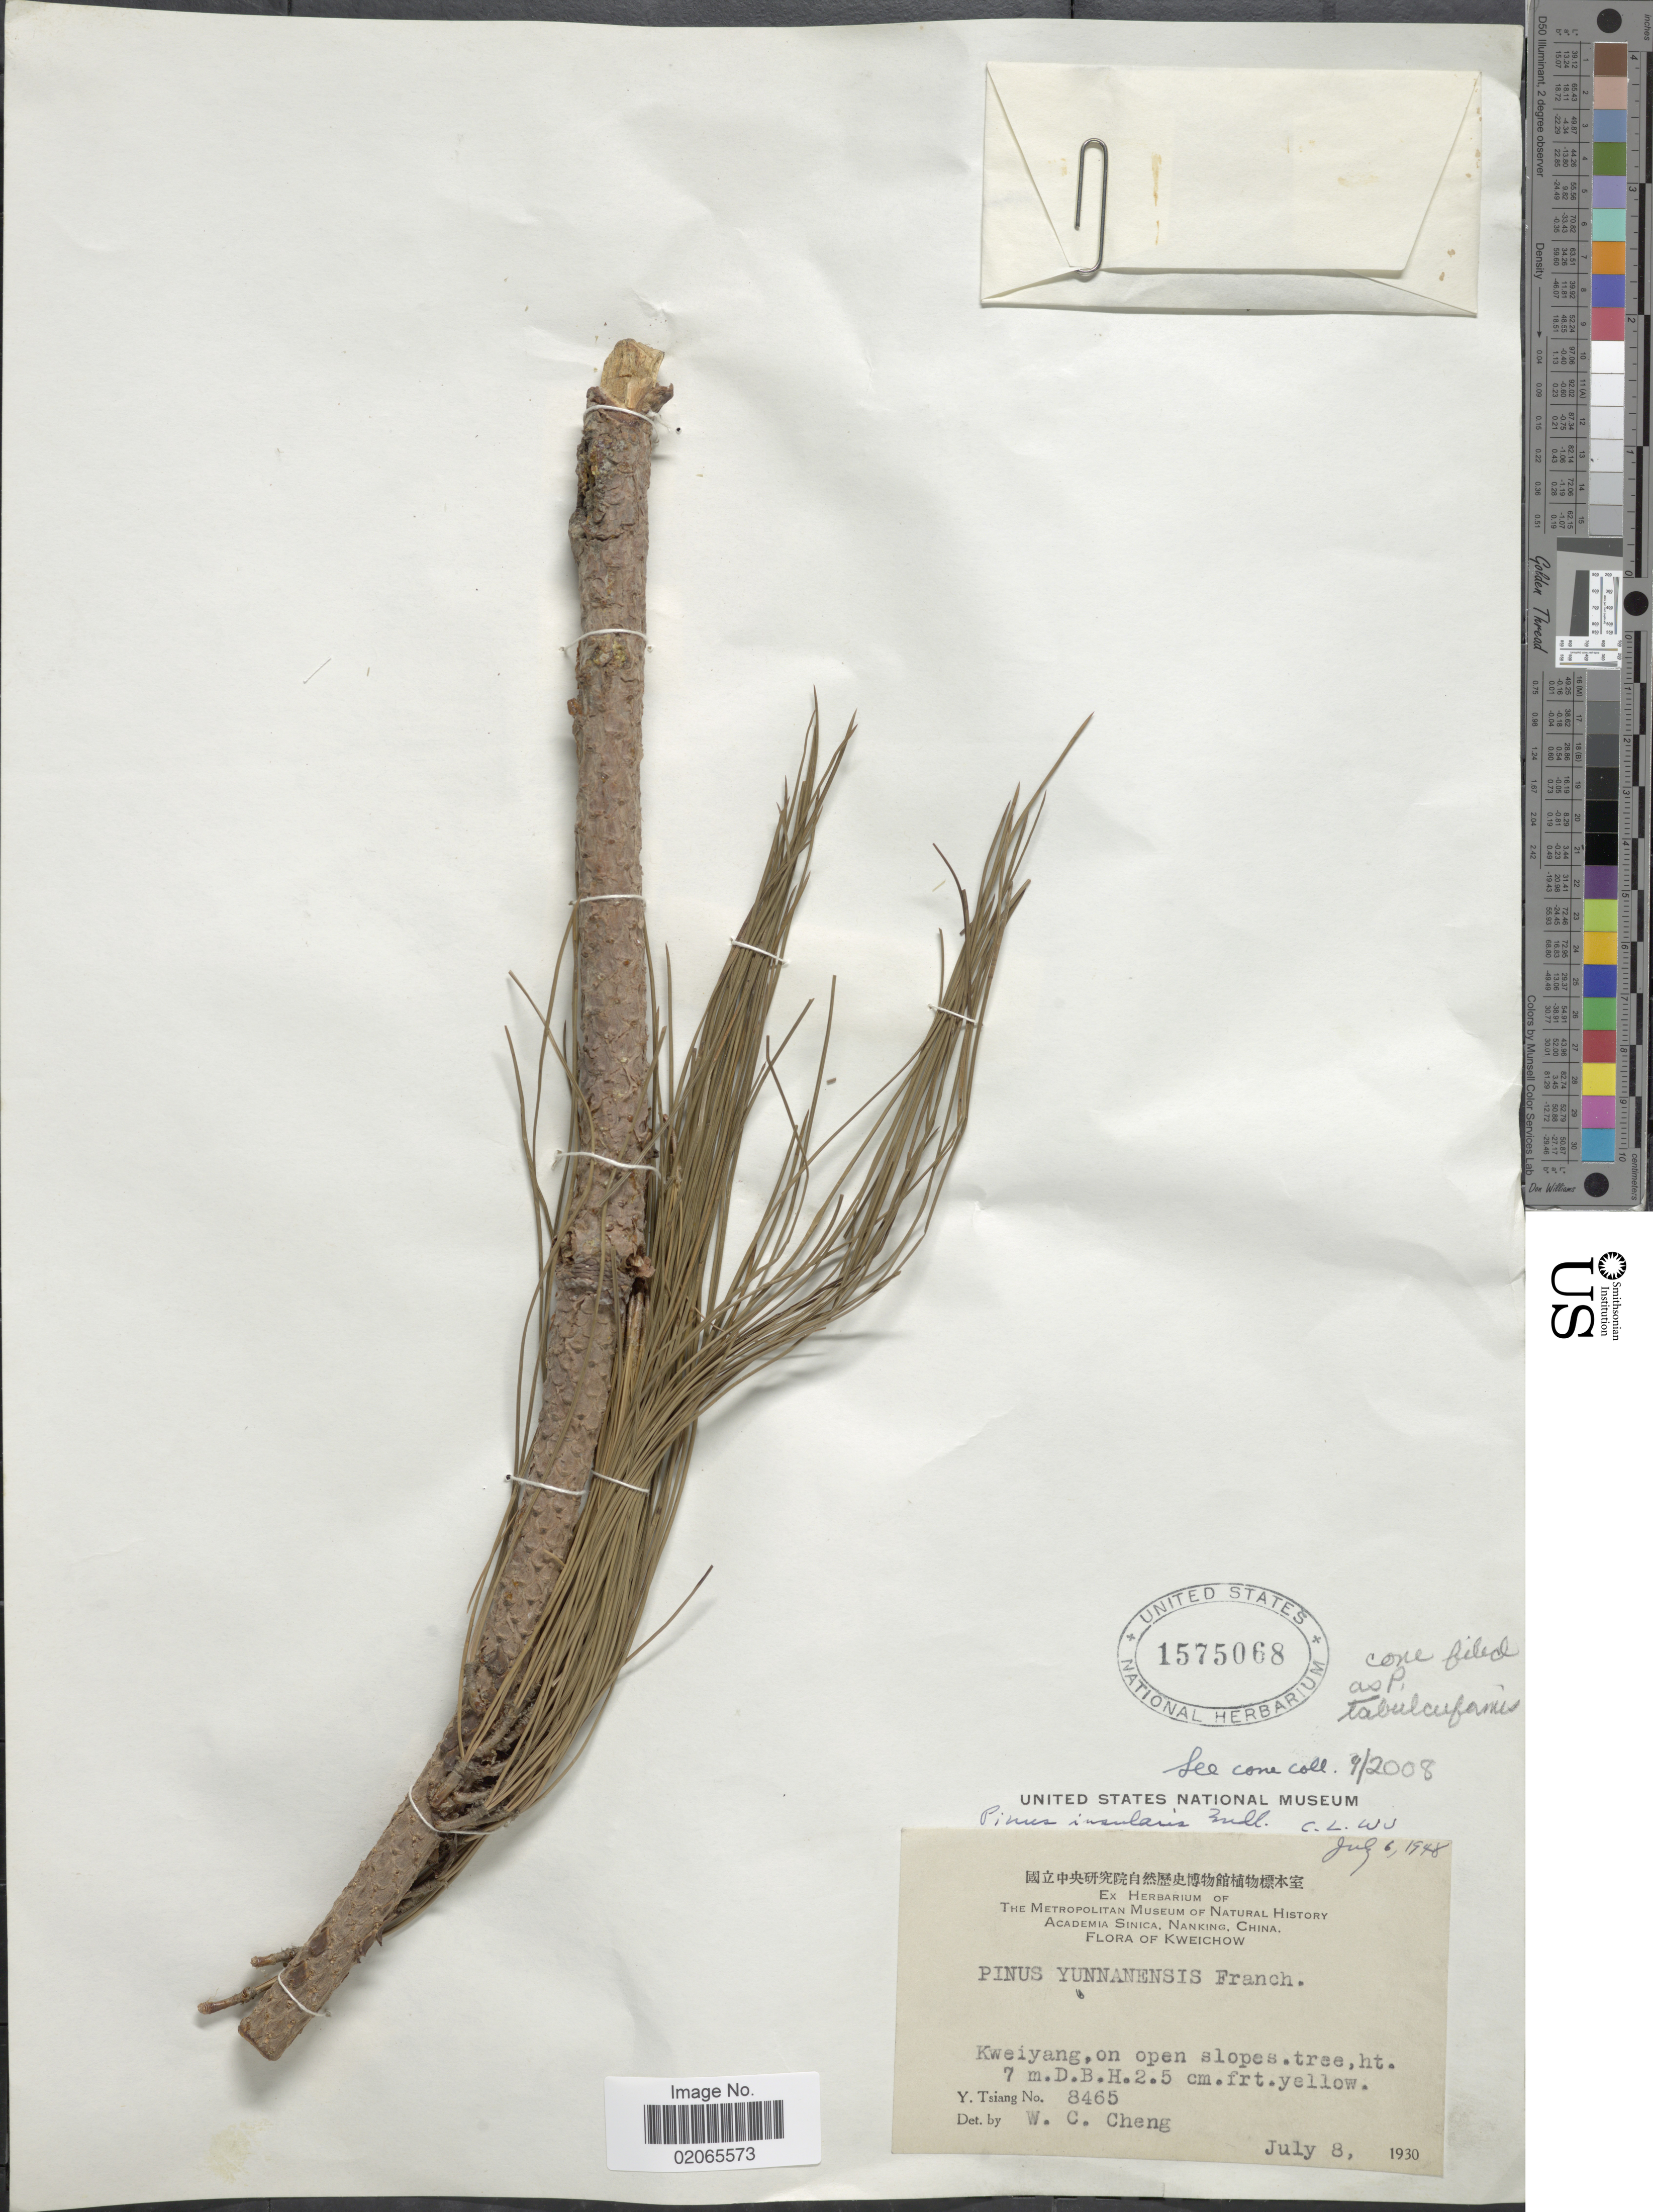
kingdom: Plantae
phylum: Tracheophyta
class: Pinopsida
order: Pinales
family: Pinaceae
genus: Pinus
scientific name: Pinus insularis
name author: Endl.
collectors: Y. Tsiang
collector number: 8465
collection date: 1930-07-08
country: China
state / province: Guizhou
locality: Kweichow, Kweiyang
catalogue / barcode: US 1575068